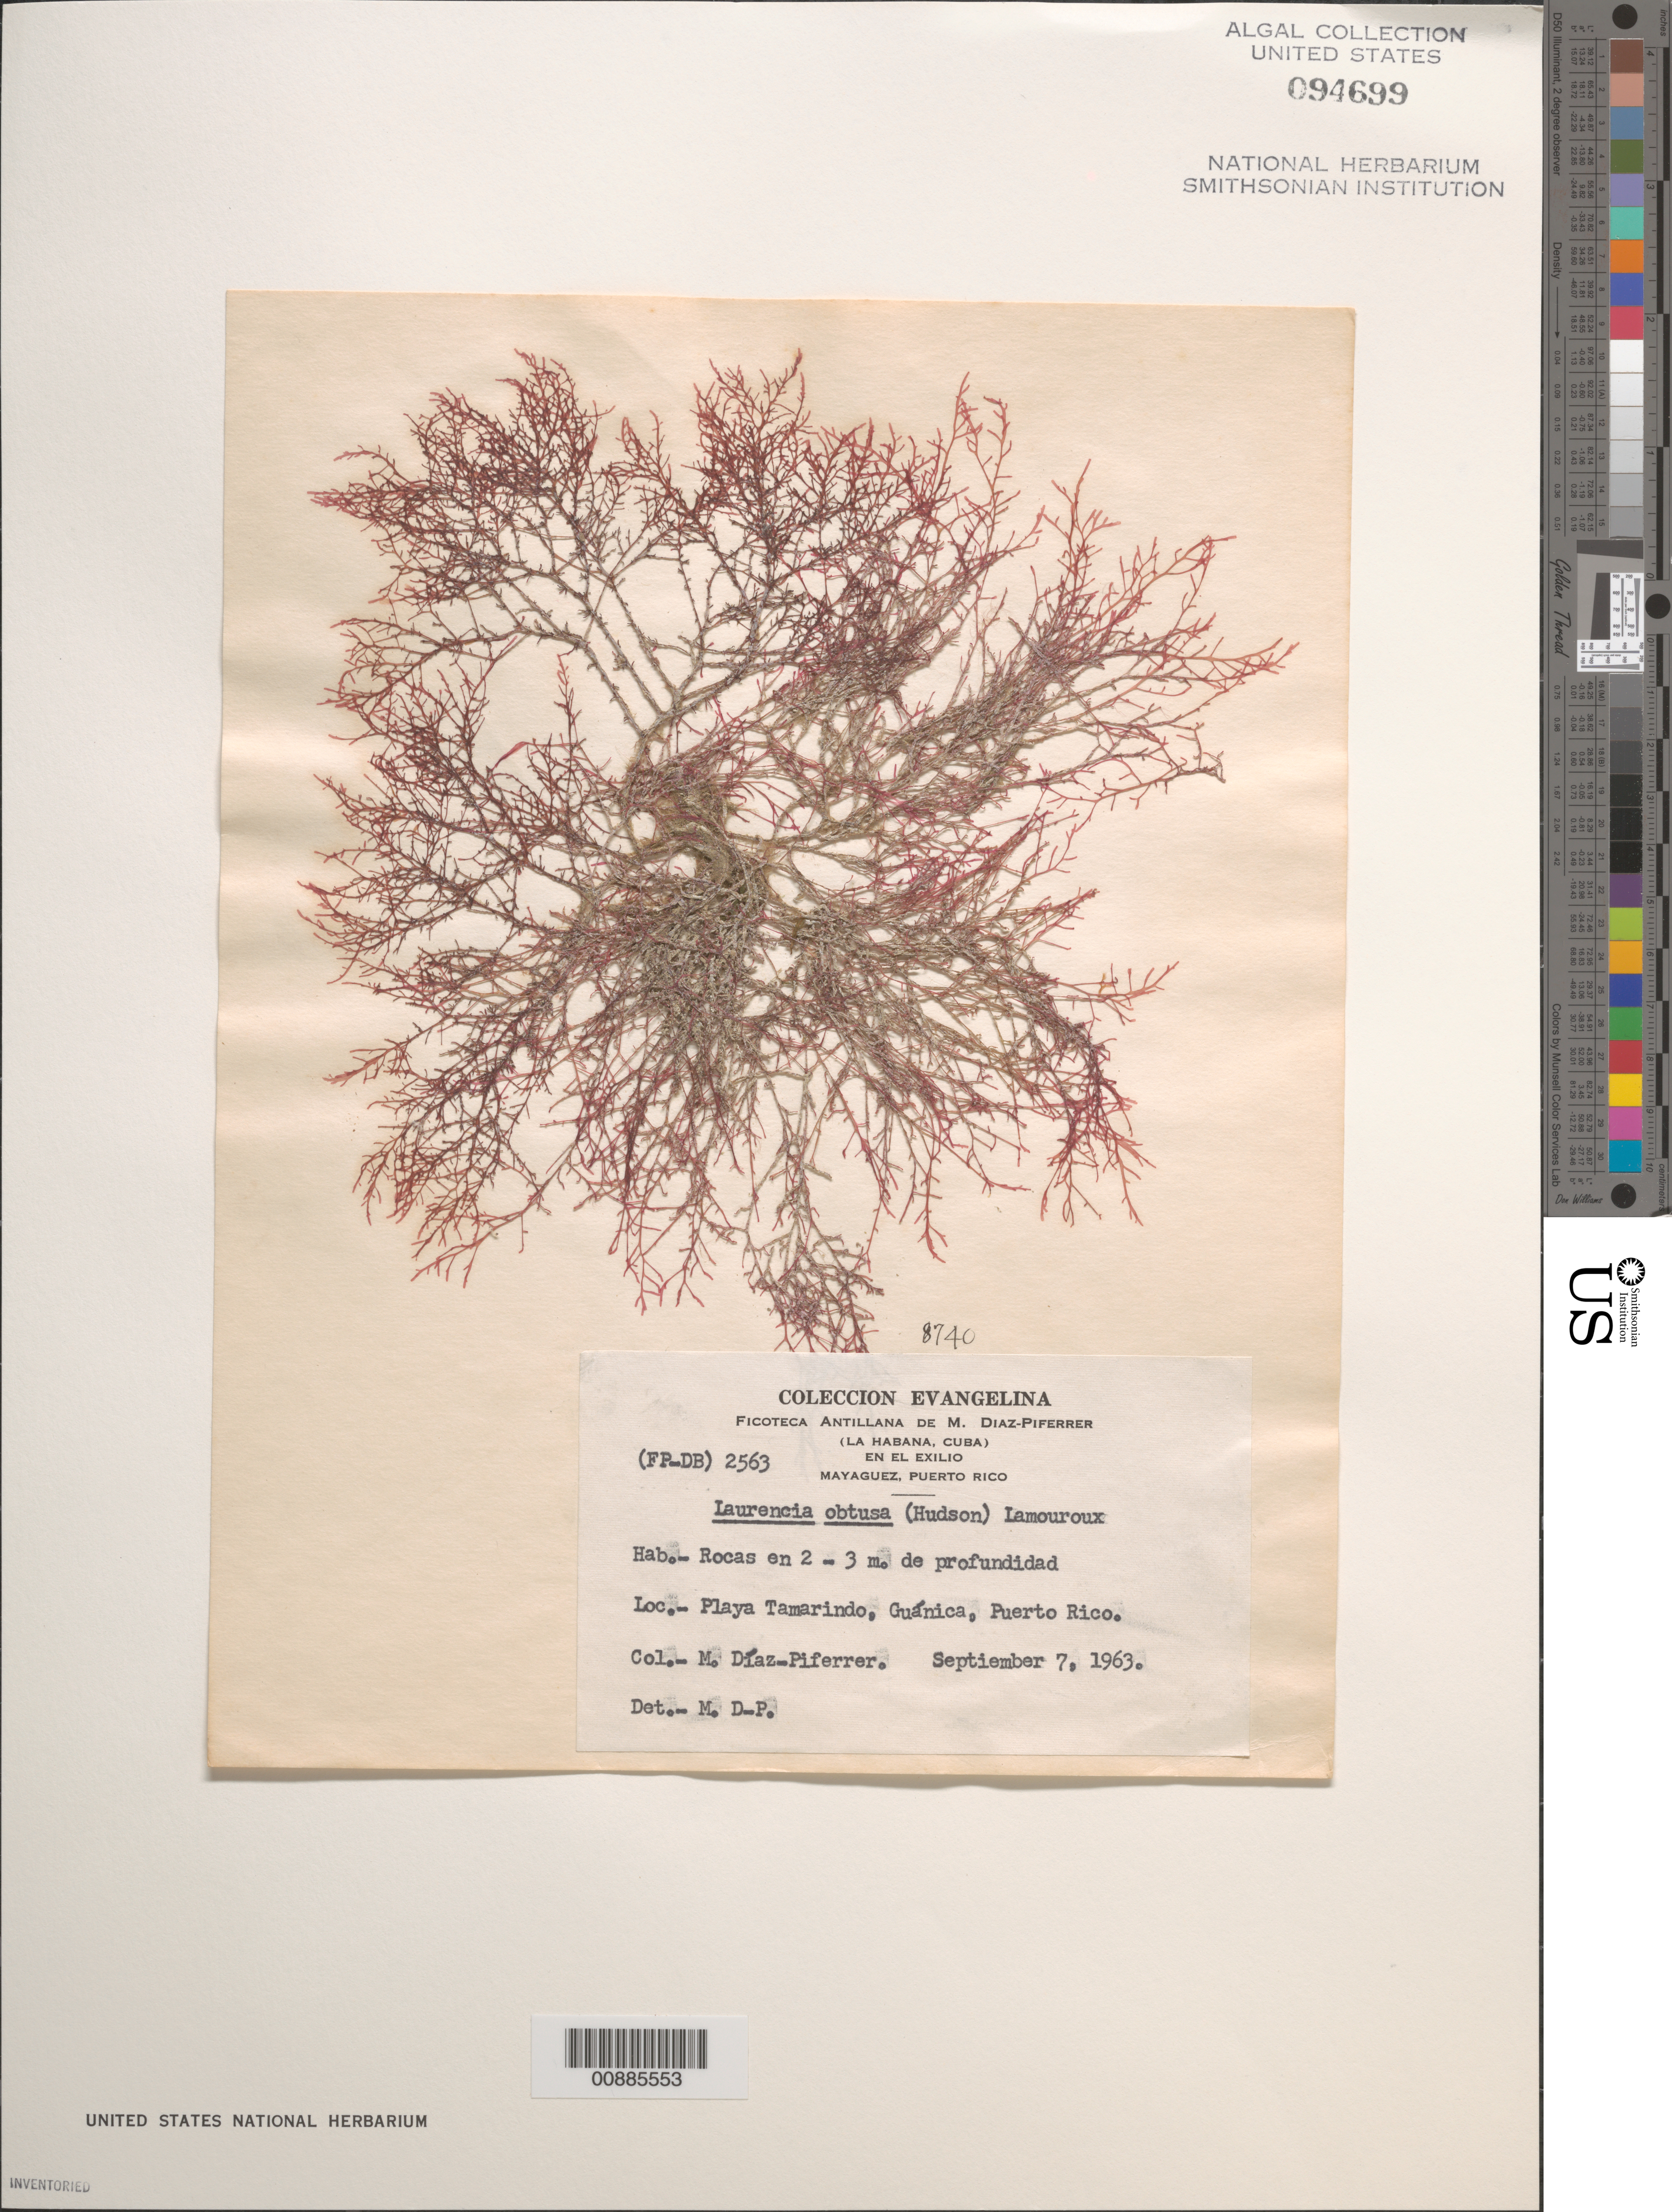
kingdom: Plantae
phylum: Rhodophyta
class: Florideophyceae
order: Ceramiales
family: Rhodomelaceae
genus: Laurencia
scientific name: Laurencia obtusa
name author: (Huds.) J.V.Lamouroux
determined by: Diaz-Piferrer, M.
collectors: M. Diaz-Piferrer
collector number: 8740 & (FP-DB) 2563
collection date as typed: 07 Sep 1963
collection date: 1963-09-07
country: Puerto Rico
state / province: Guanica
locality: Playa Tamarindo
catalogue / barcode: US 94699